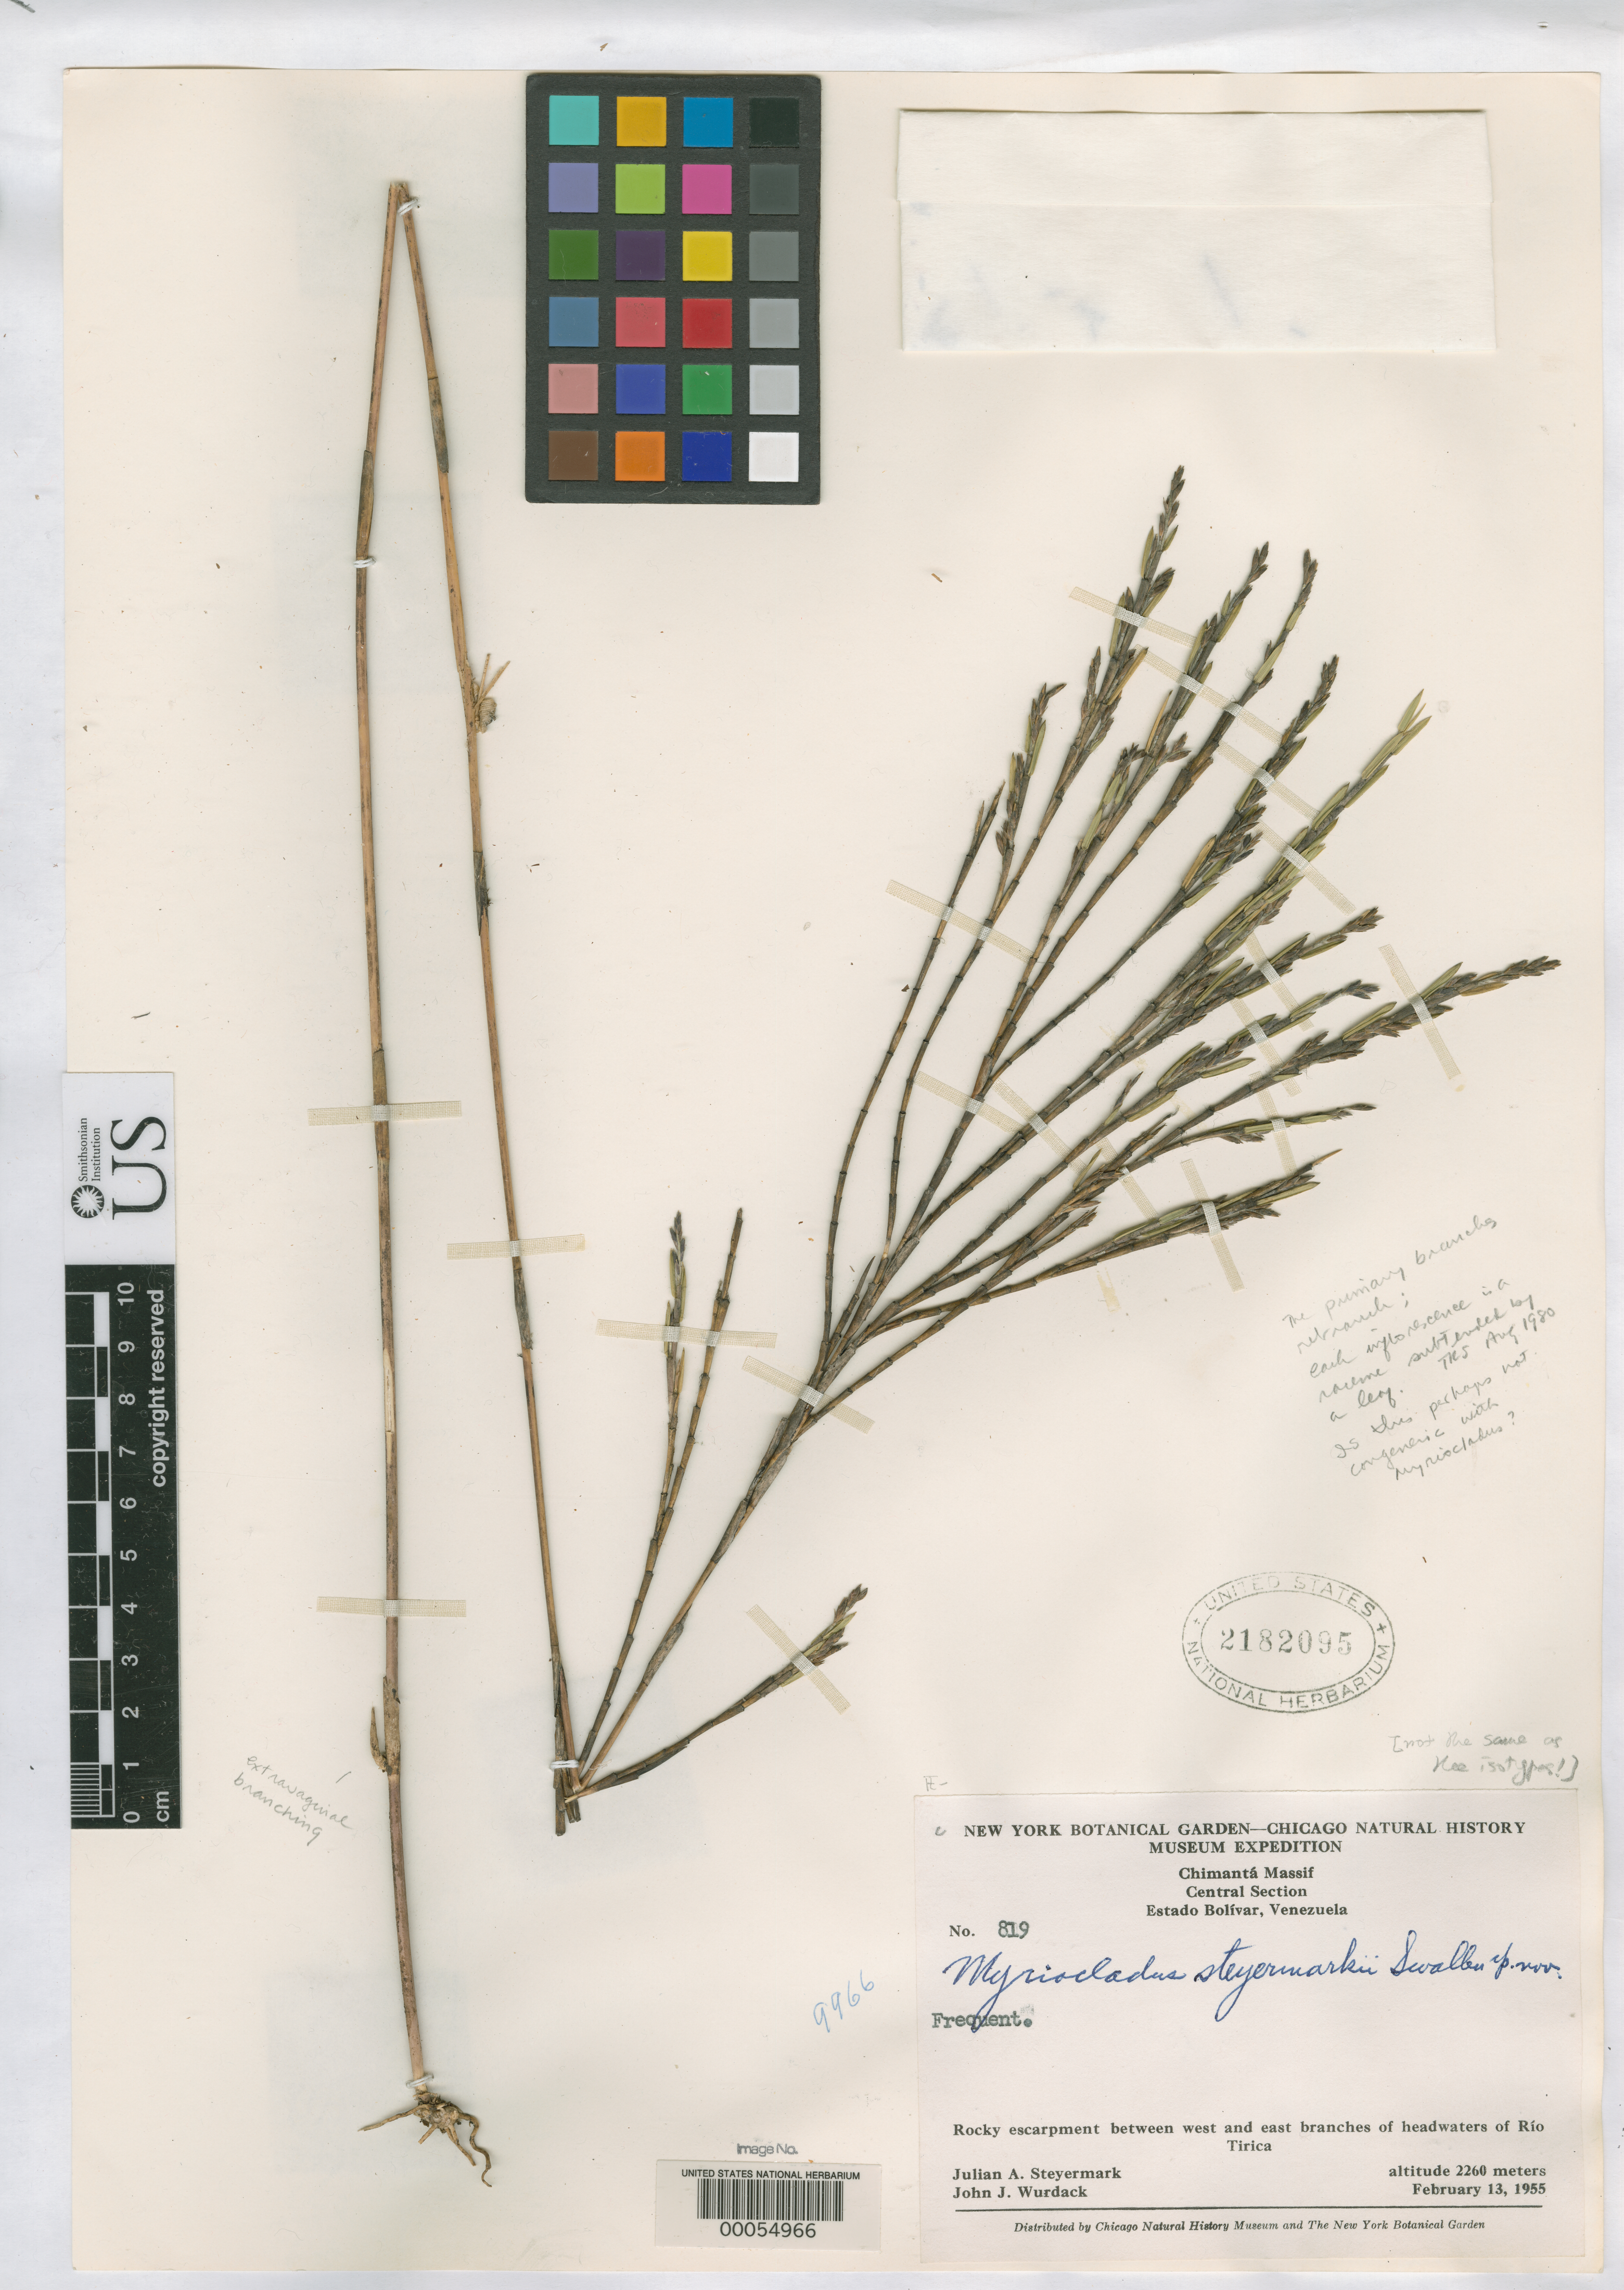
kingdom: Plantae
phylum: Tracheophyta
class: Liliopsida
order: Poales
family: Poaceae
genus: Myriocladus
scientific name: Myriocladus steyermarkii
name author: Swallen in Maguire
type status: Holotype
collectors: J. Steyermark & J. J. Wurdack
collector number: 819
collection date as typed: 13 Feb 1955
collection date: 1955-02-13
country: Venezuela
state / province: Bolivar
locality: Chimanta Massif, headwaters of Rio Tirica.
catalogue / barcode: US 2182095